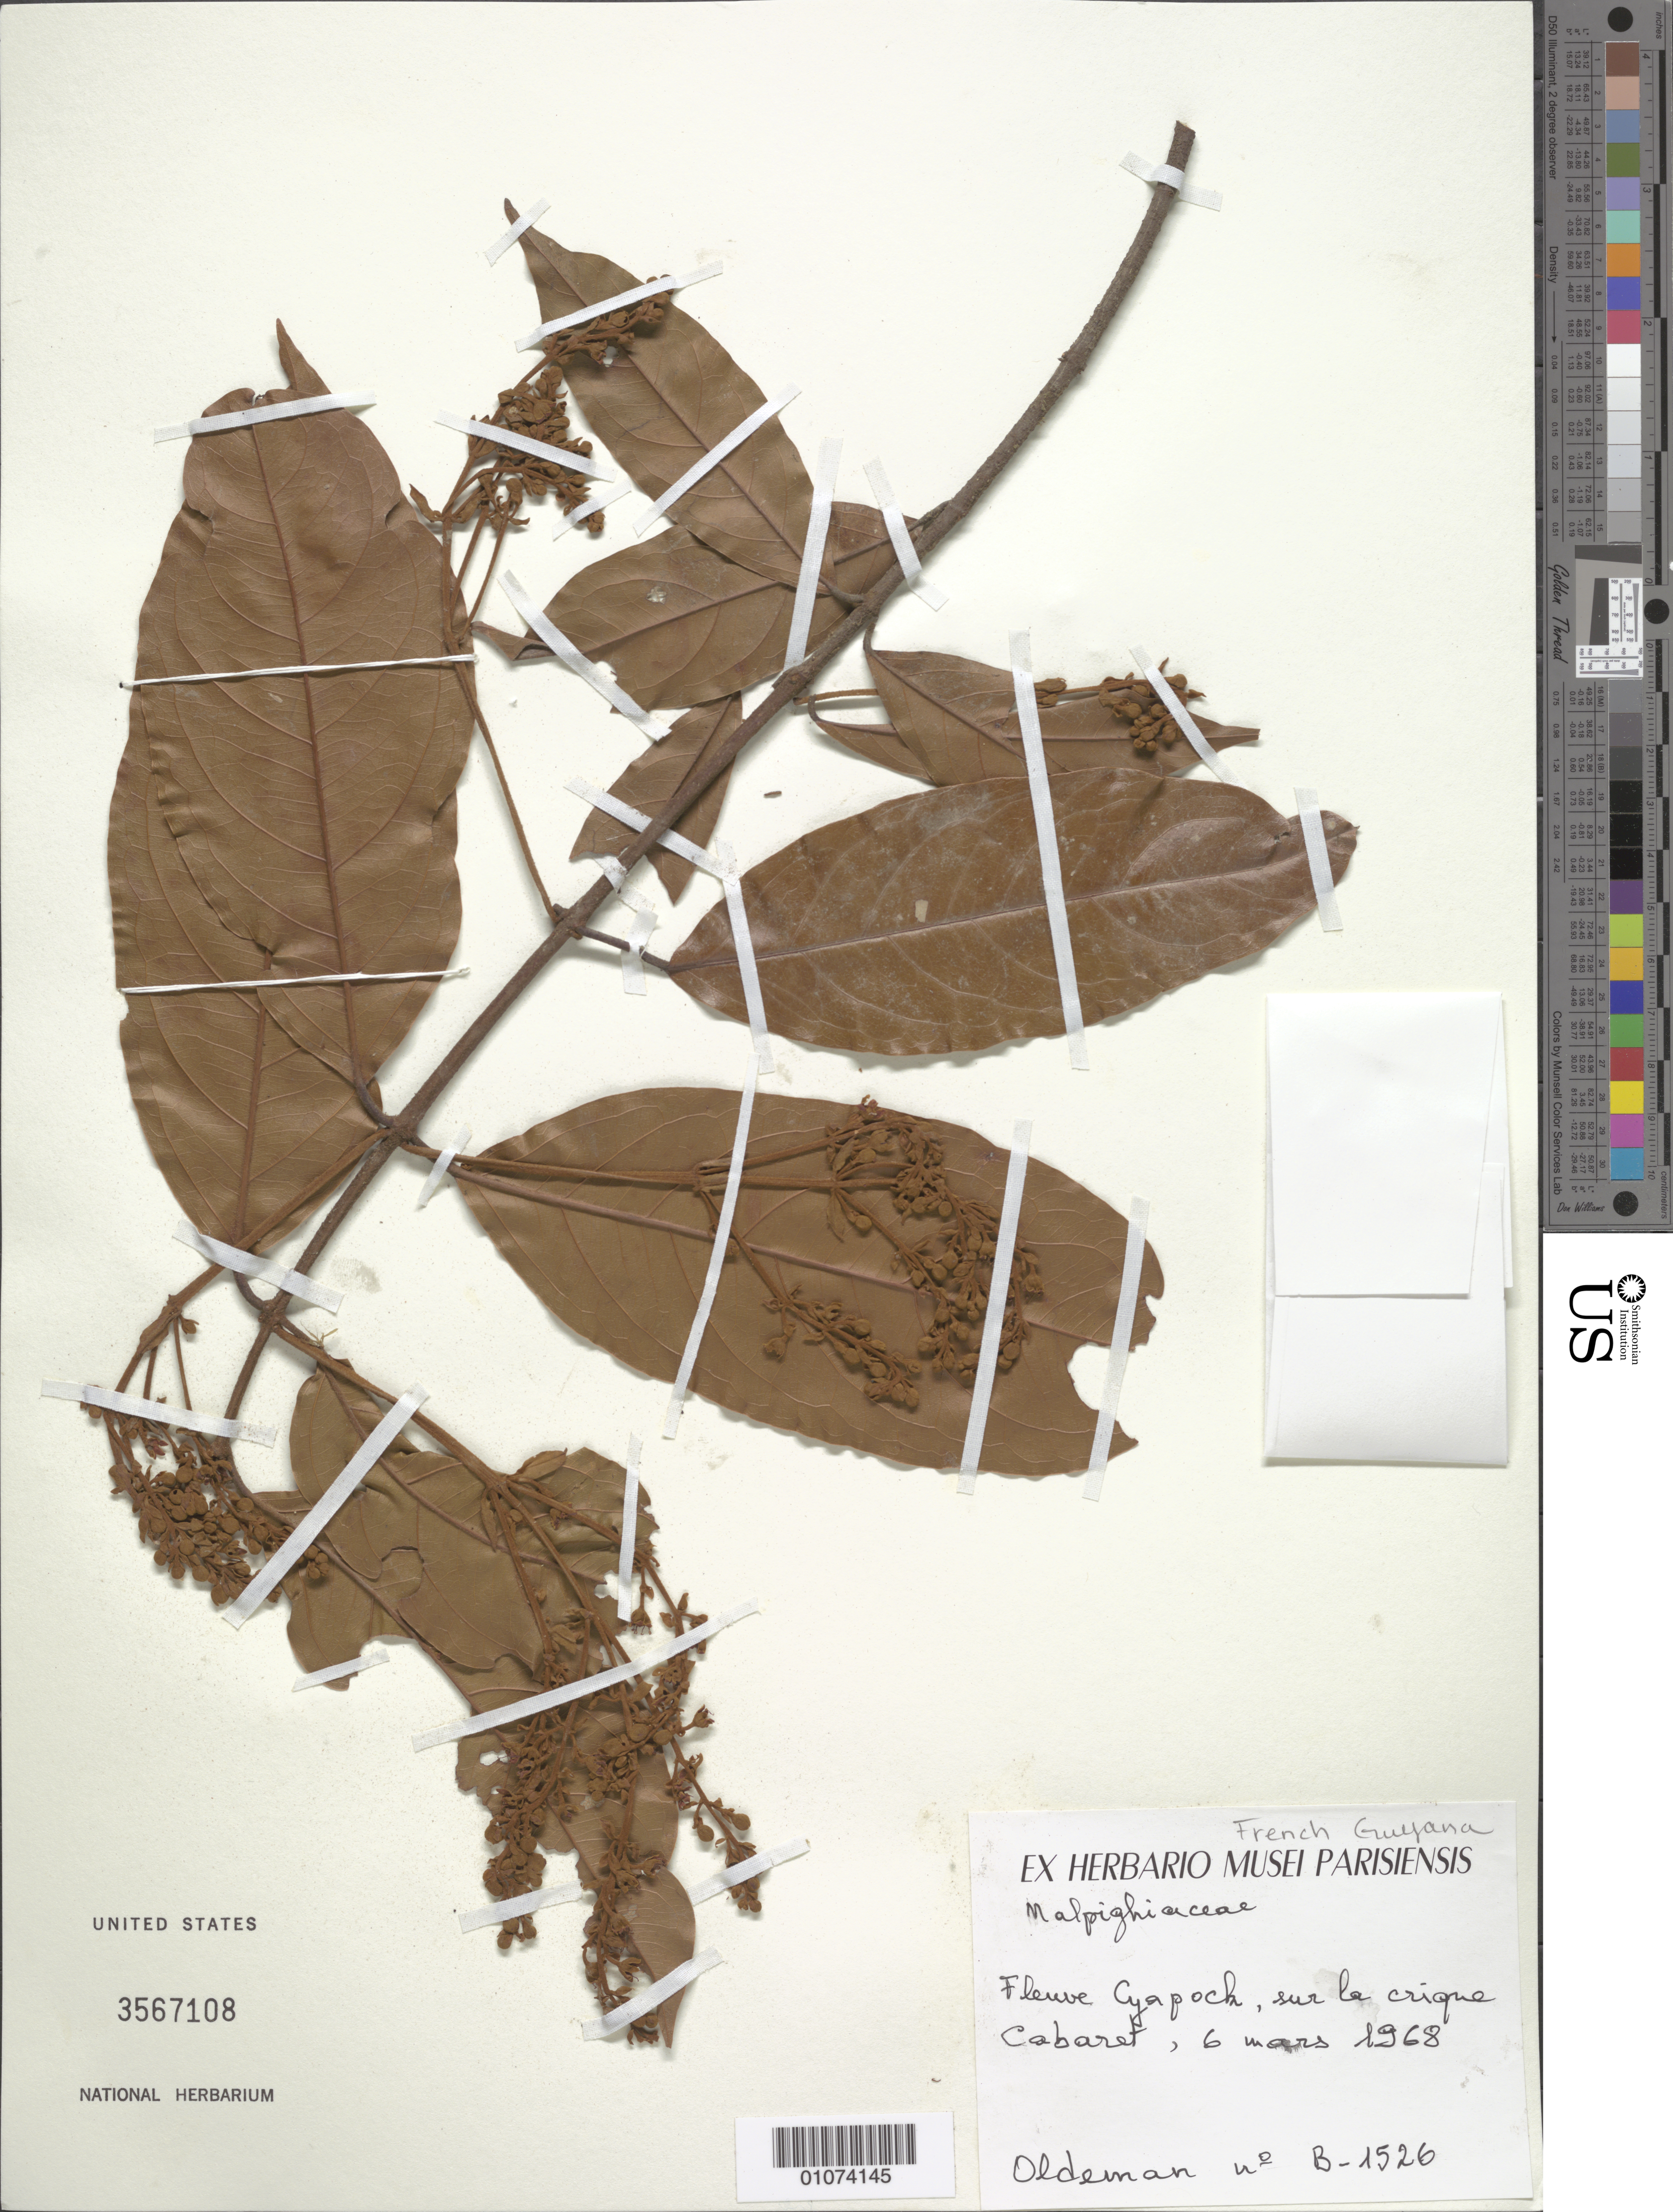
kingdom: Plantae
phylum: Tracheophyta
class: Magnoliopsida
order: Malpighiales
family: Malpighiaceae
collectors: R. Oldeman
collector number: B 1526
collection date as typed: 6-Mar-68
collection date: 1968-03-06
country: French Guiana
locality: Fleuve Oyapock, sur la crique Cabaret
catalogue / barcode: US 3567108